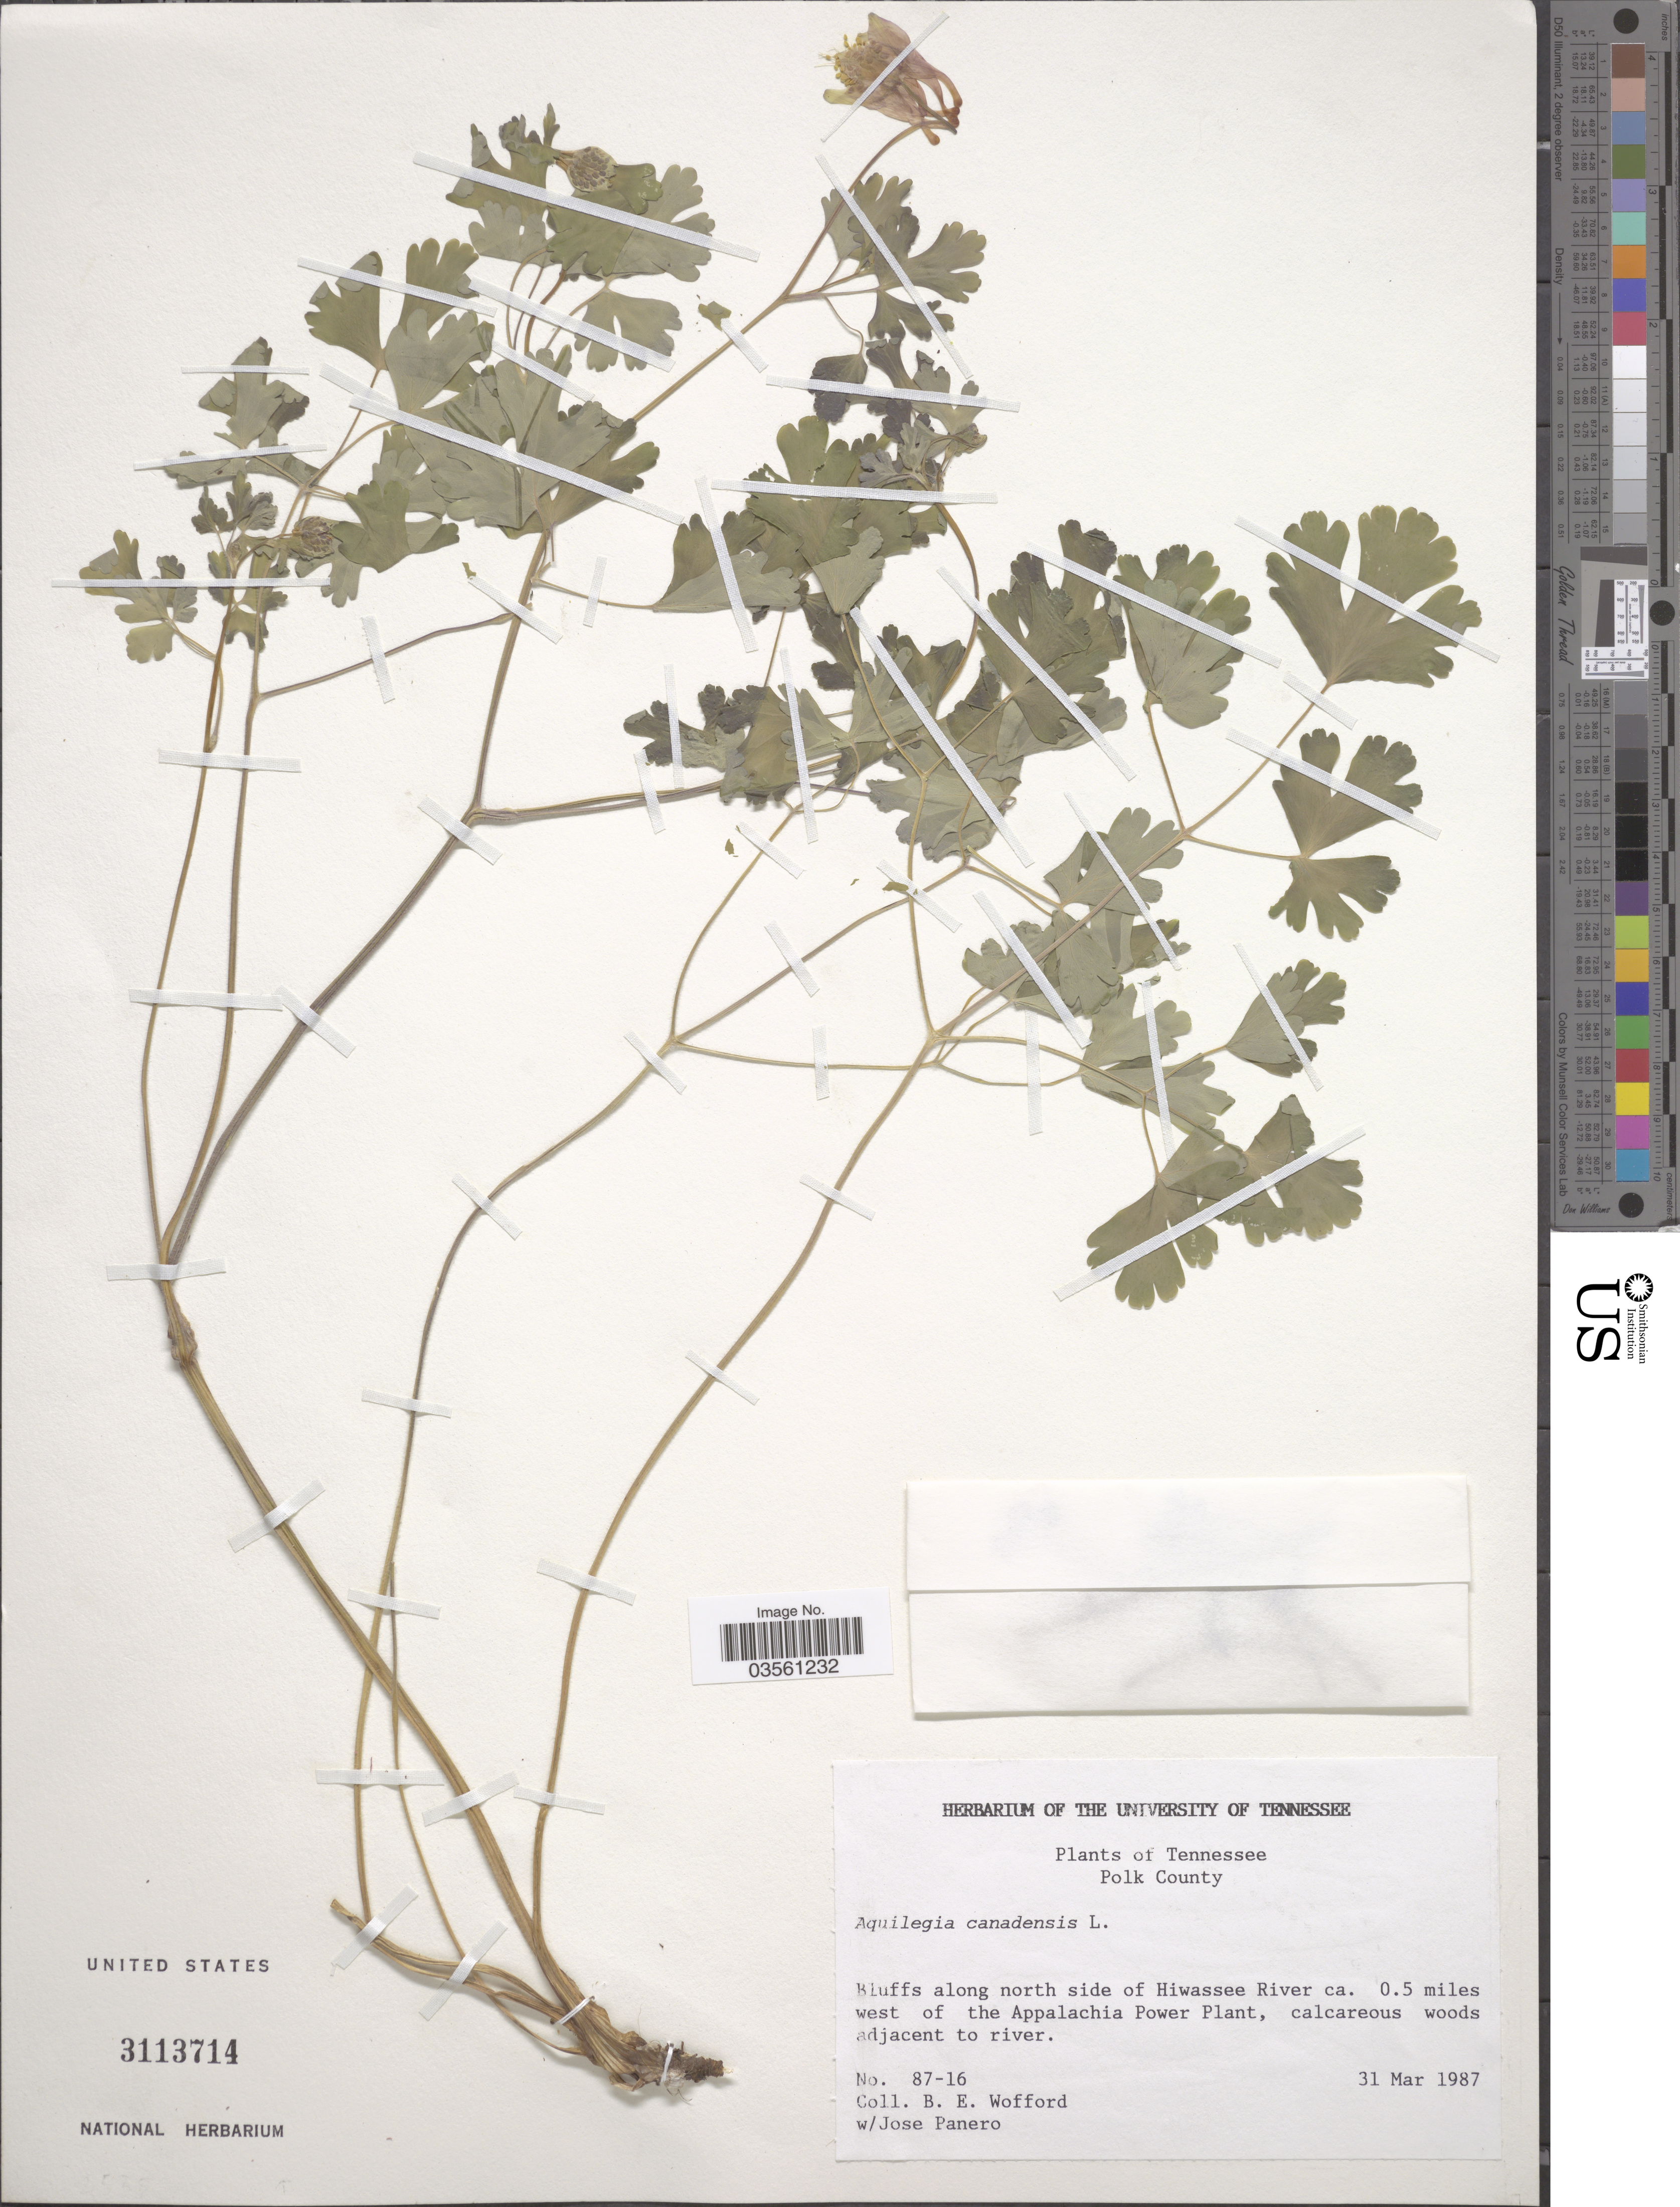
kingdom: Plantae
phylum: Tracheophyta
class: Magnoliopsida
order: Ranunculales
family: Ranunculaceae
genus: Aquilegia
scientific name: Aquilegia canadensis var. coccinea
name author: (Small) Munz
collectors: B. Wofford & J. L. Panero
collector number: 87-16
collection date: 1987-03-31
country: United States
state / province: Tennessee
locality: Polk County. Bluffs along north side of Hiwassee River ca. 0.5 miles west of the Appalachia Power Plant.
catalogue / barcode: US 3113714